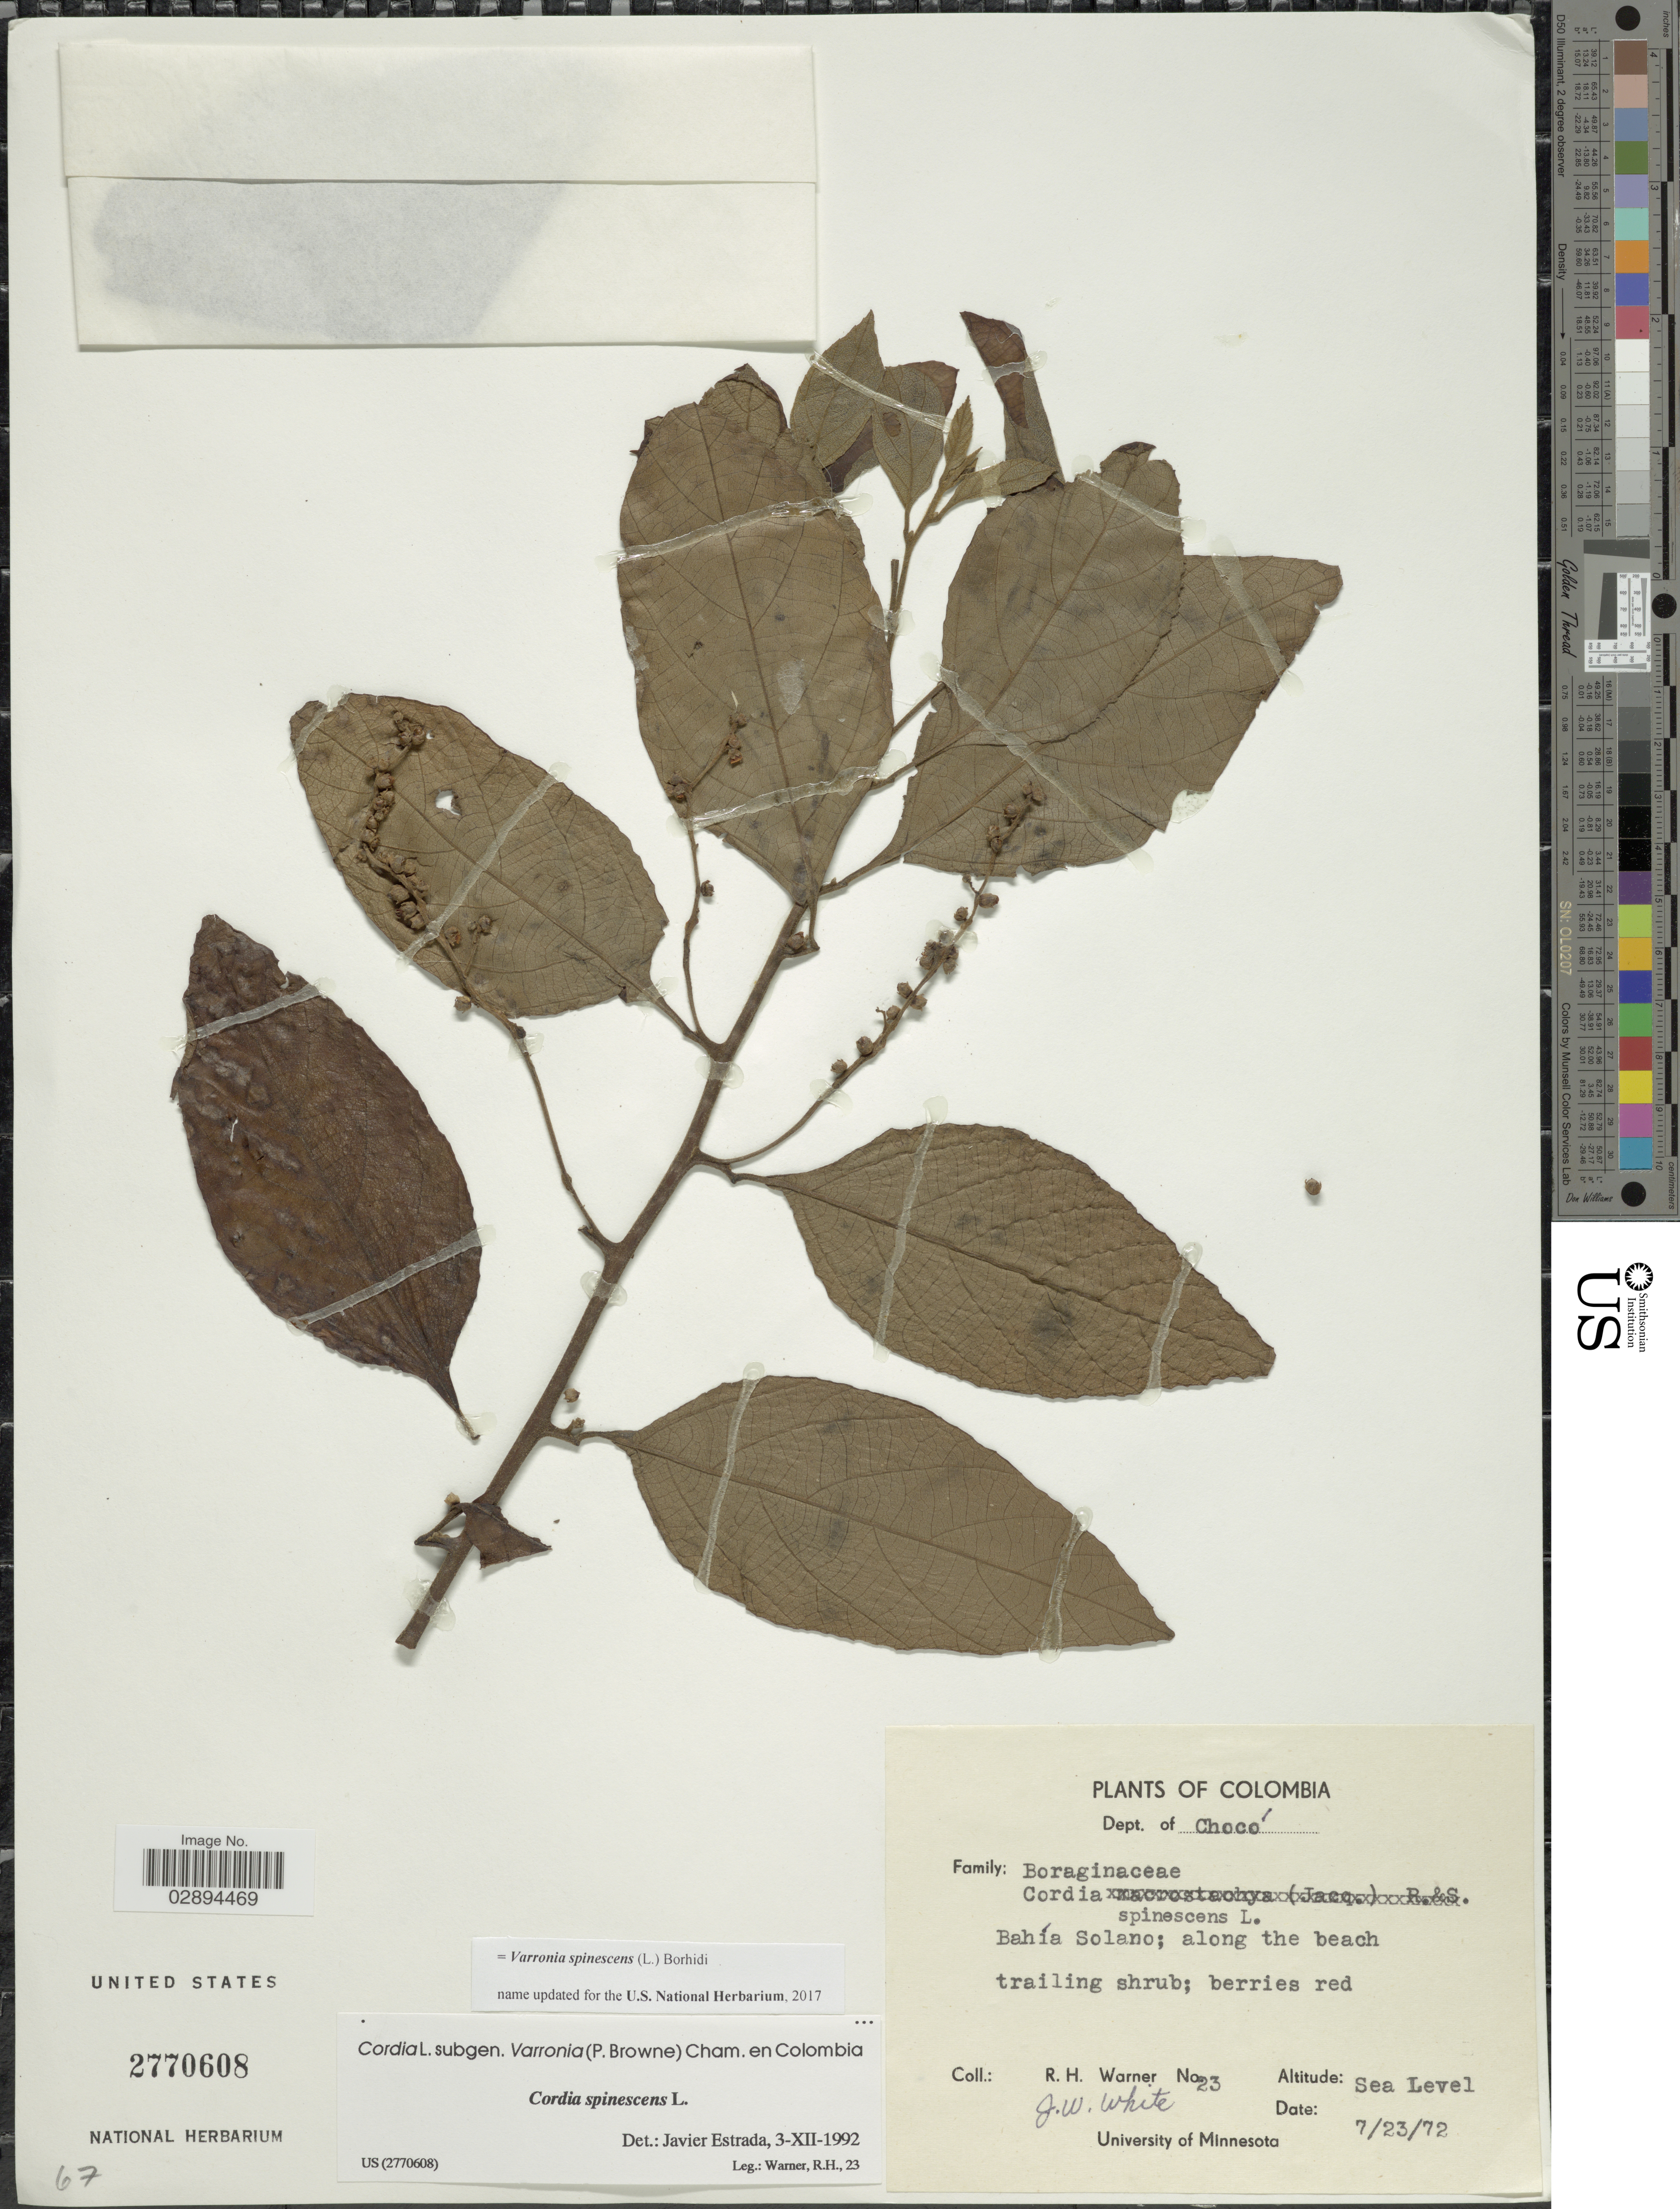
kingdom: Plantae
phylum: Tracheophyta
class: Magnoliopsida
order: Boraginales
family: Cordiaceae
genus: Varronia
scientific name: Varronia spinescens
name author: (L.) Borhidi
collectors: R. H. Warner & J. W. White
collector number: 23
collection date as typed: Transcribed d/m/y: 23/7/72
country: Colombia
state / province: Chocó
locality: Dept. of Chocó. Bahía Solano; along the beach.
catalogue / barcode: US 2770608